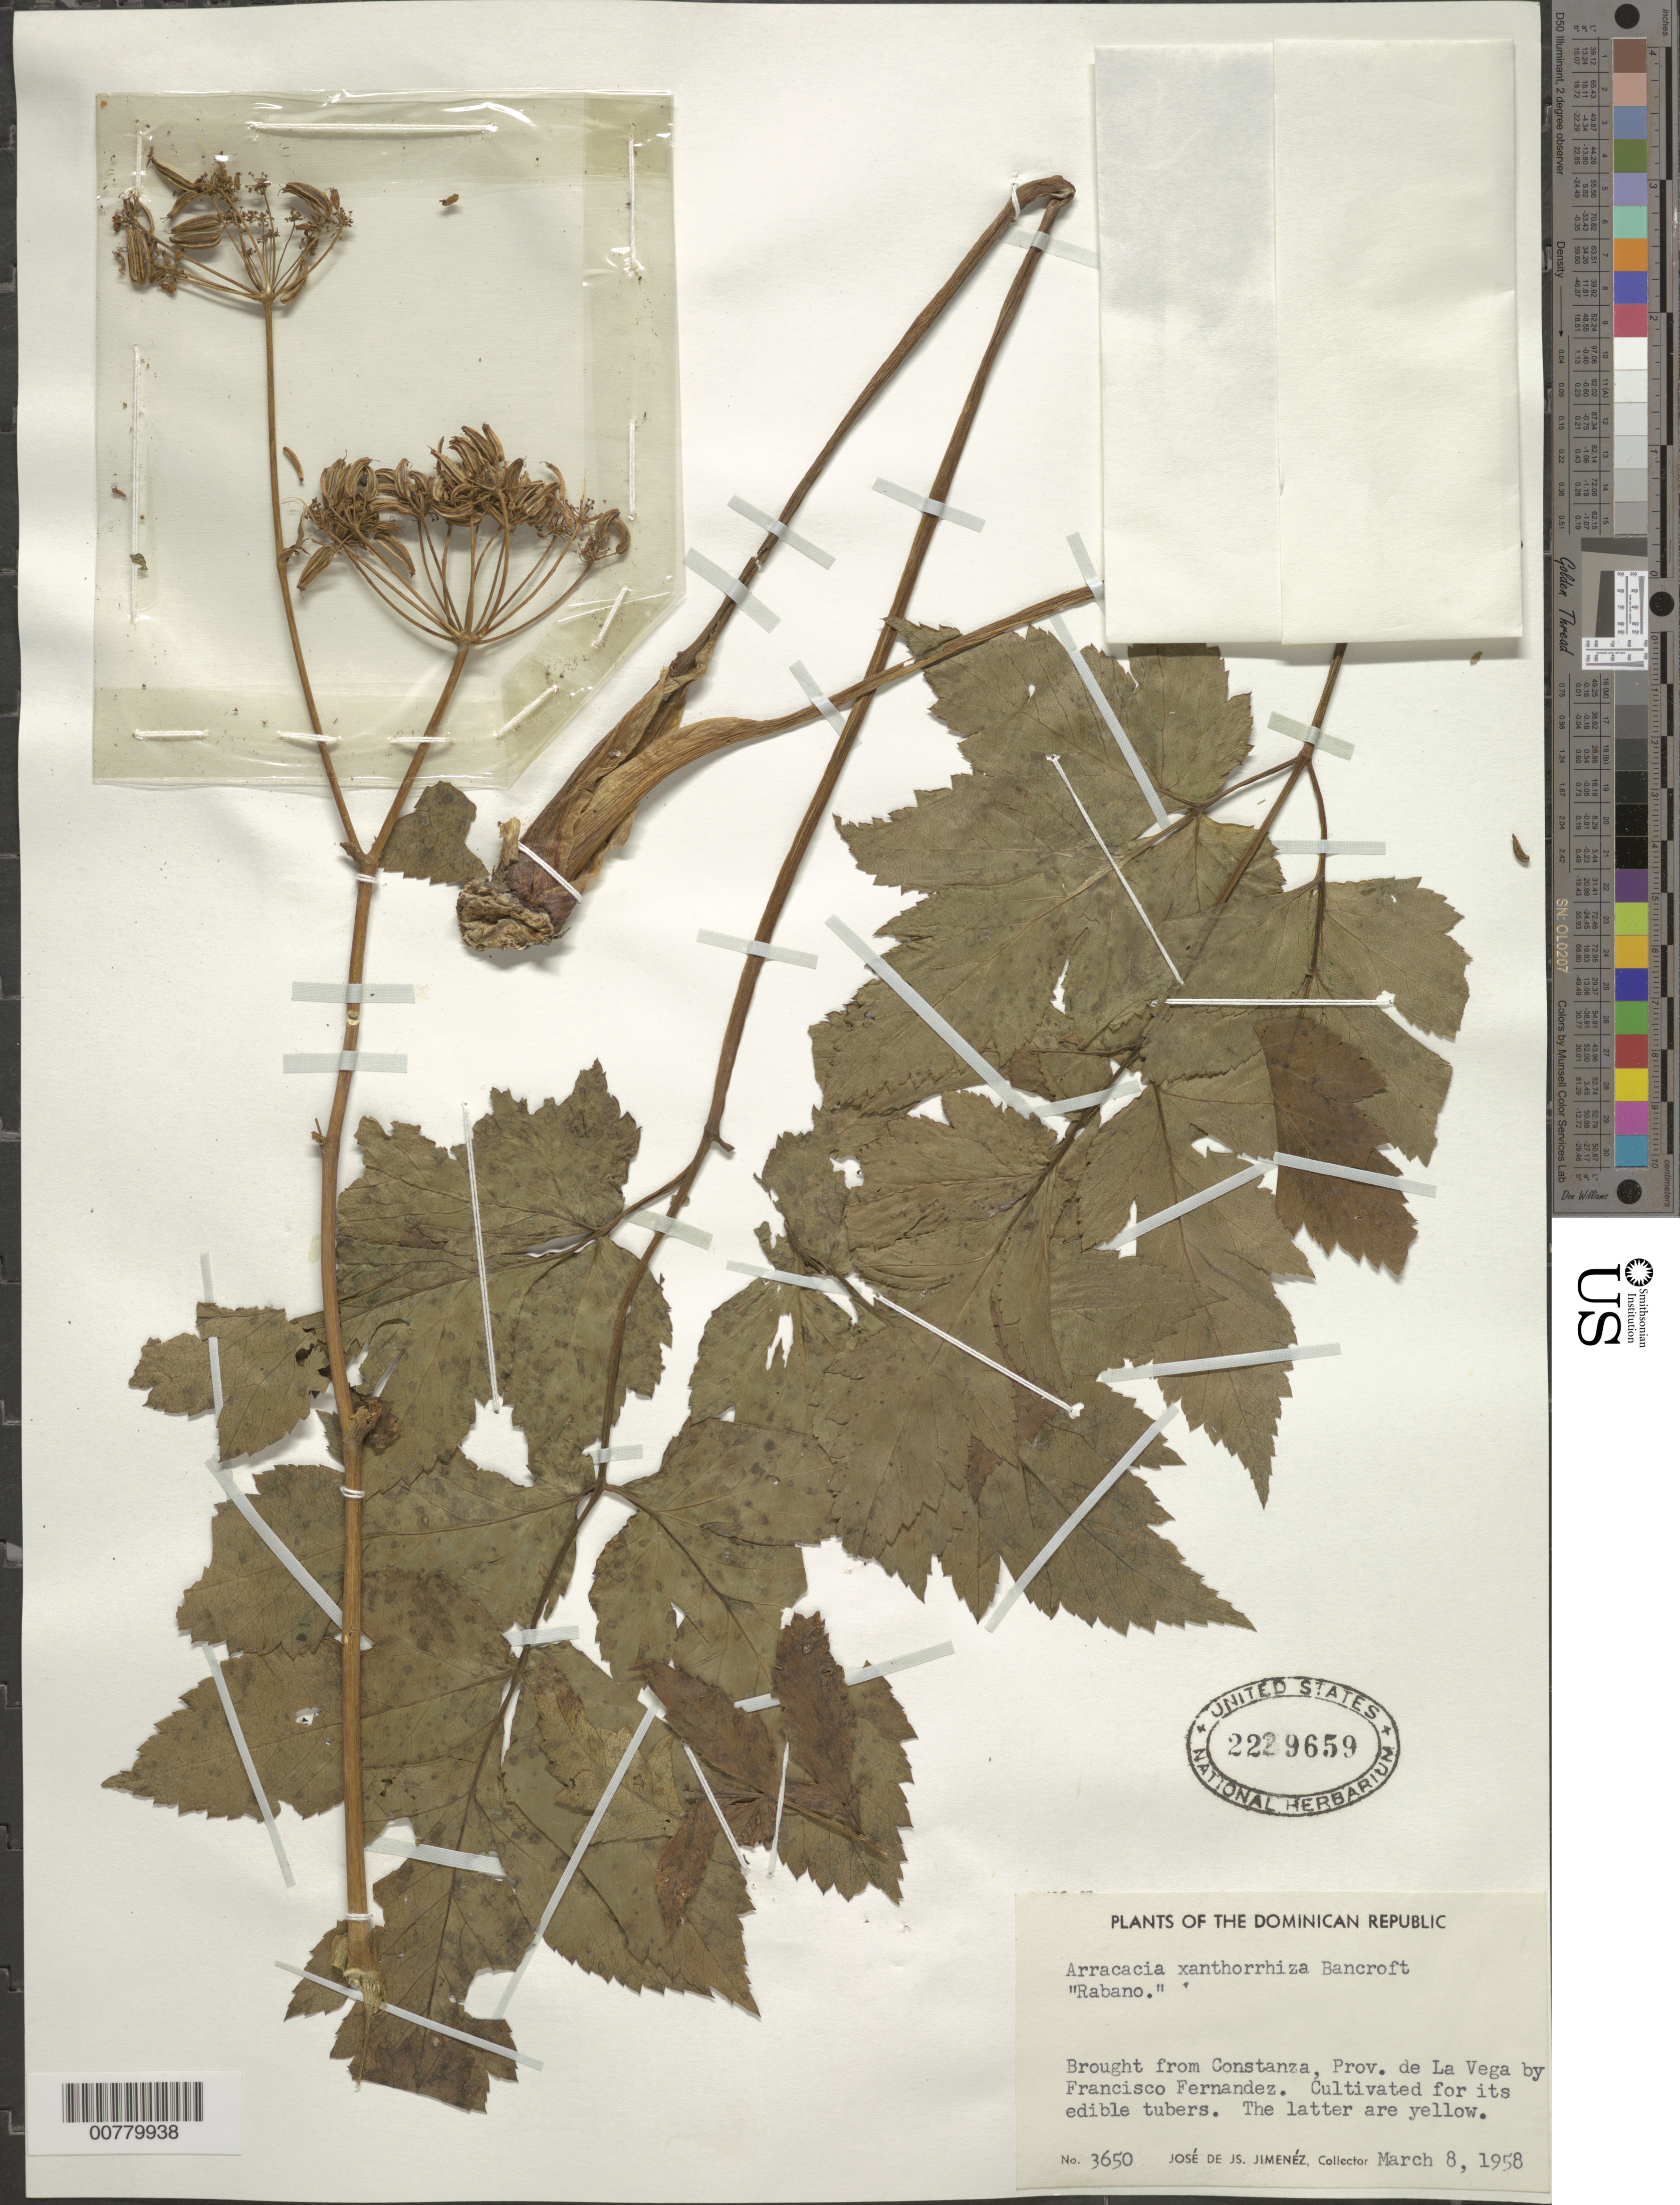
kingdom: Plantae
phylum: Tracheophyta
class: Magnoliopsida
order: Apiales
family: Apiaceae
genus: Arracacia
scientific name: Arracacia xanthorrhiza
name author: Bancr.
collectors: J. J. Jiménez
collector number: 3650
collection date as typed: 08 Mar 1958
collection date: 1958-03-08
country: Dominican Republic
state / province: La Vega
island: Hispaniola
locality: Brought from Constanza, by Francisco Fernández.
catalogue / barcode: US 2229659